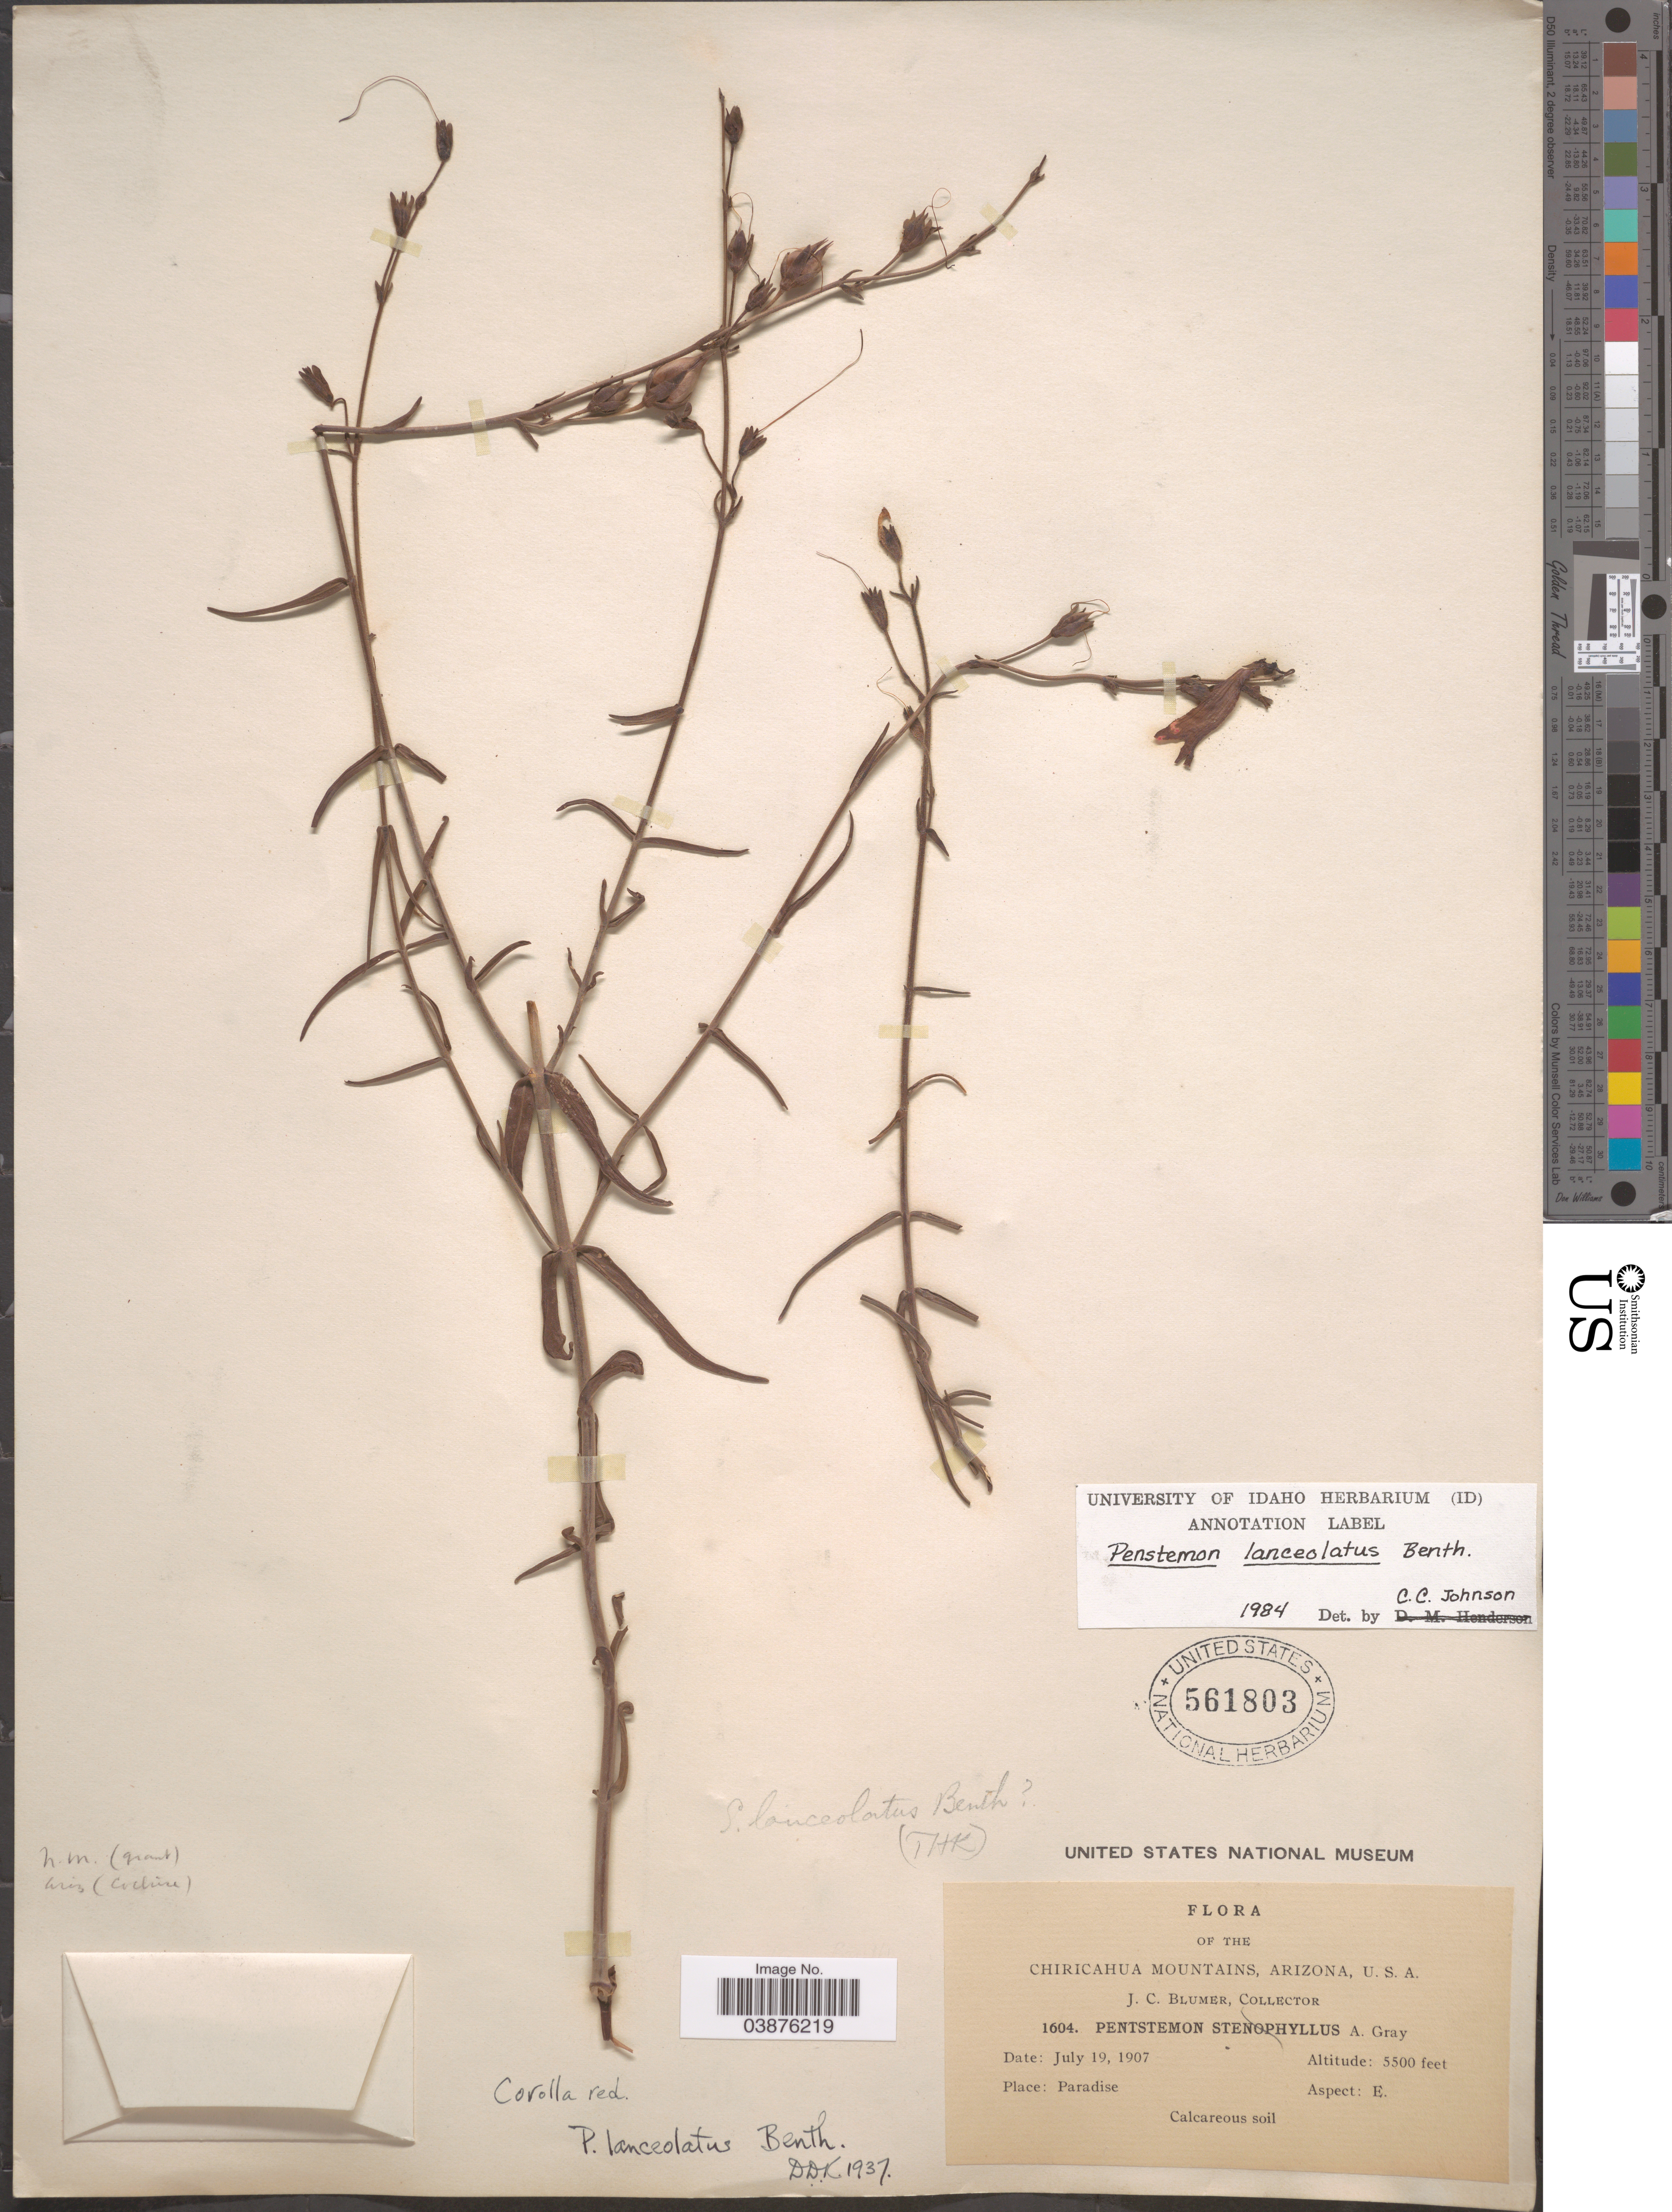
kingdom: Plantae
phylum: Tracheophyta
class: Magnoliopsida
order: Lamiales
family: Plantaginaceae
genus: Penstemon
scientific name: Penstemon lanceolatus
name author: Benth.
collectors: J. C. Blumer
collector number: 1604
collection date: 1907-07-19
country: United States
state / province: Arizona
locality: Chiricahua Mountains. Paradise.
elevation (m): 1676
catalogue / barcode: US 561803